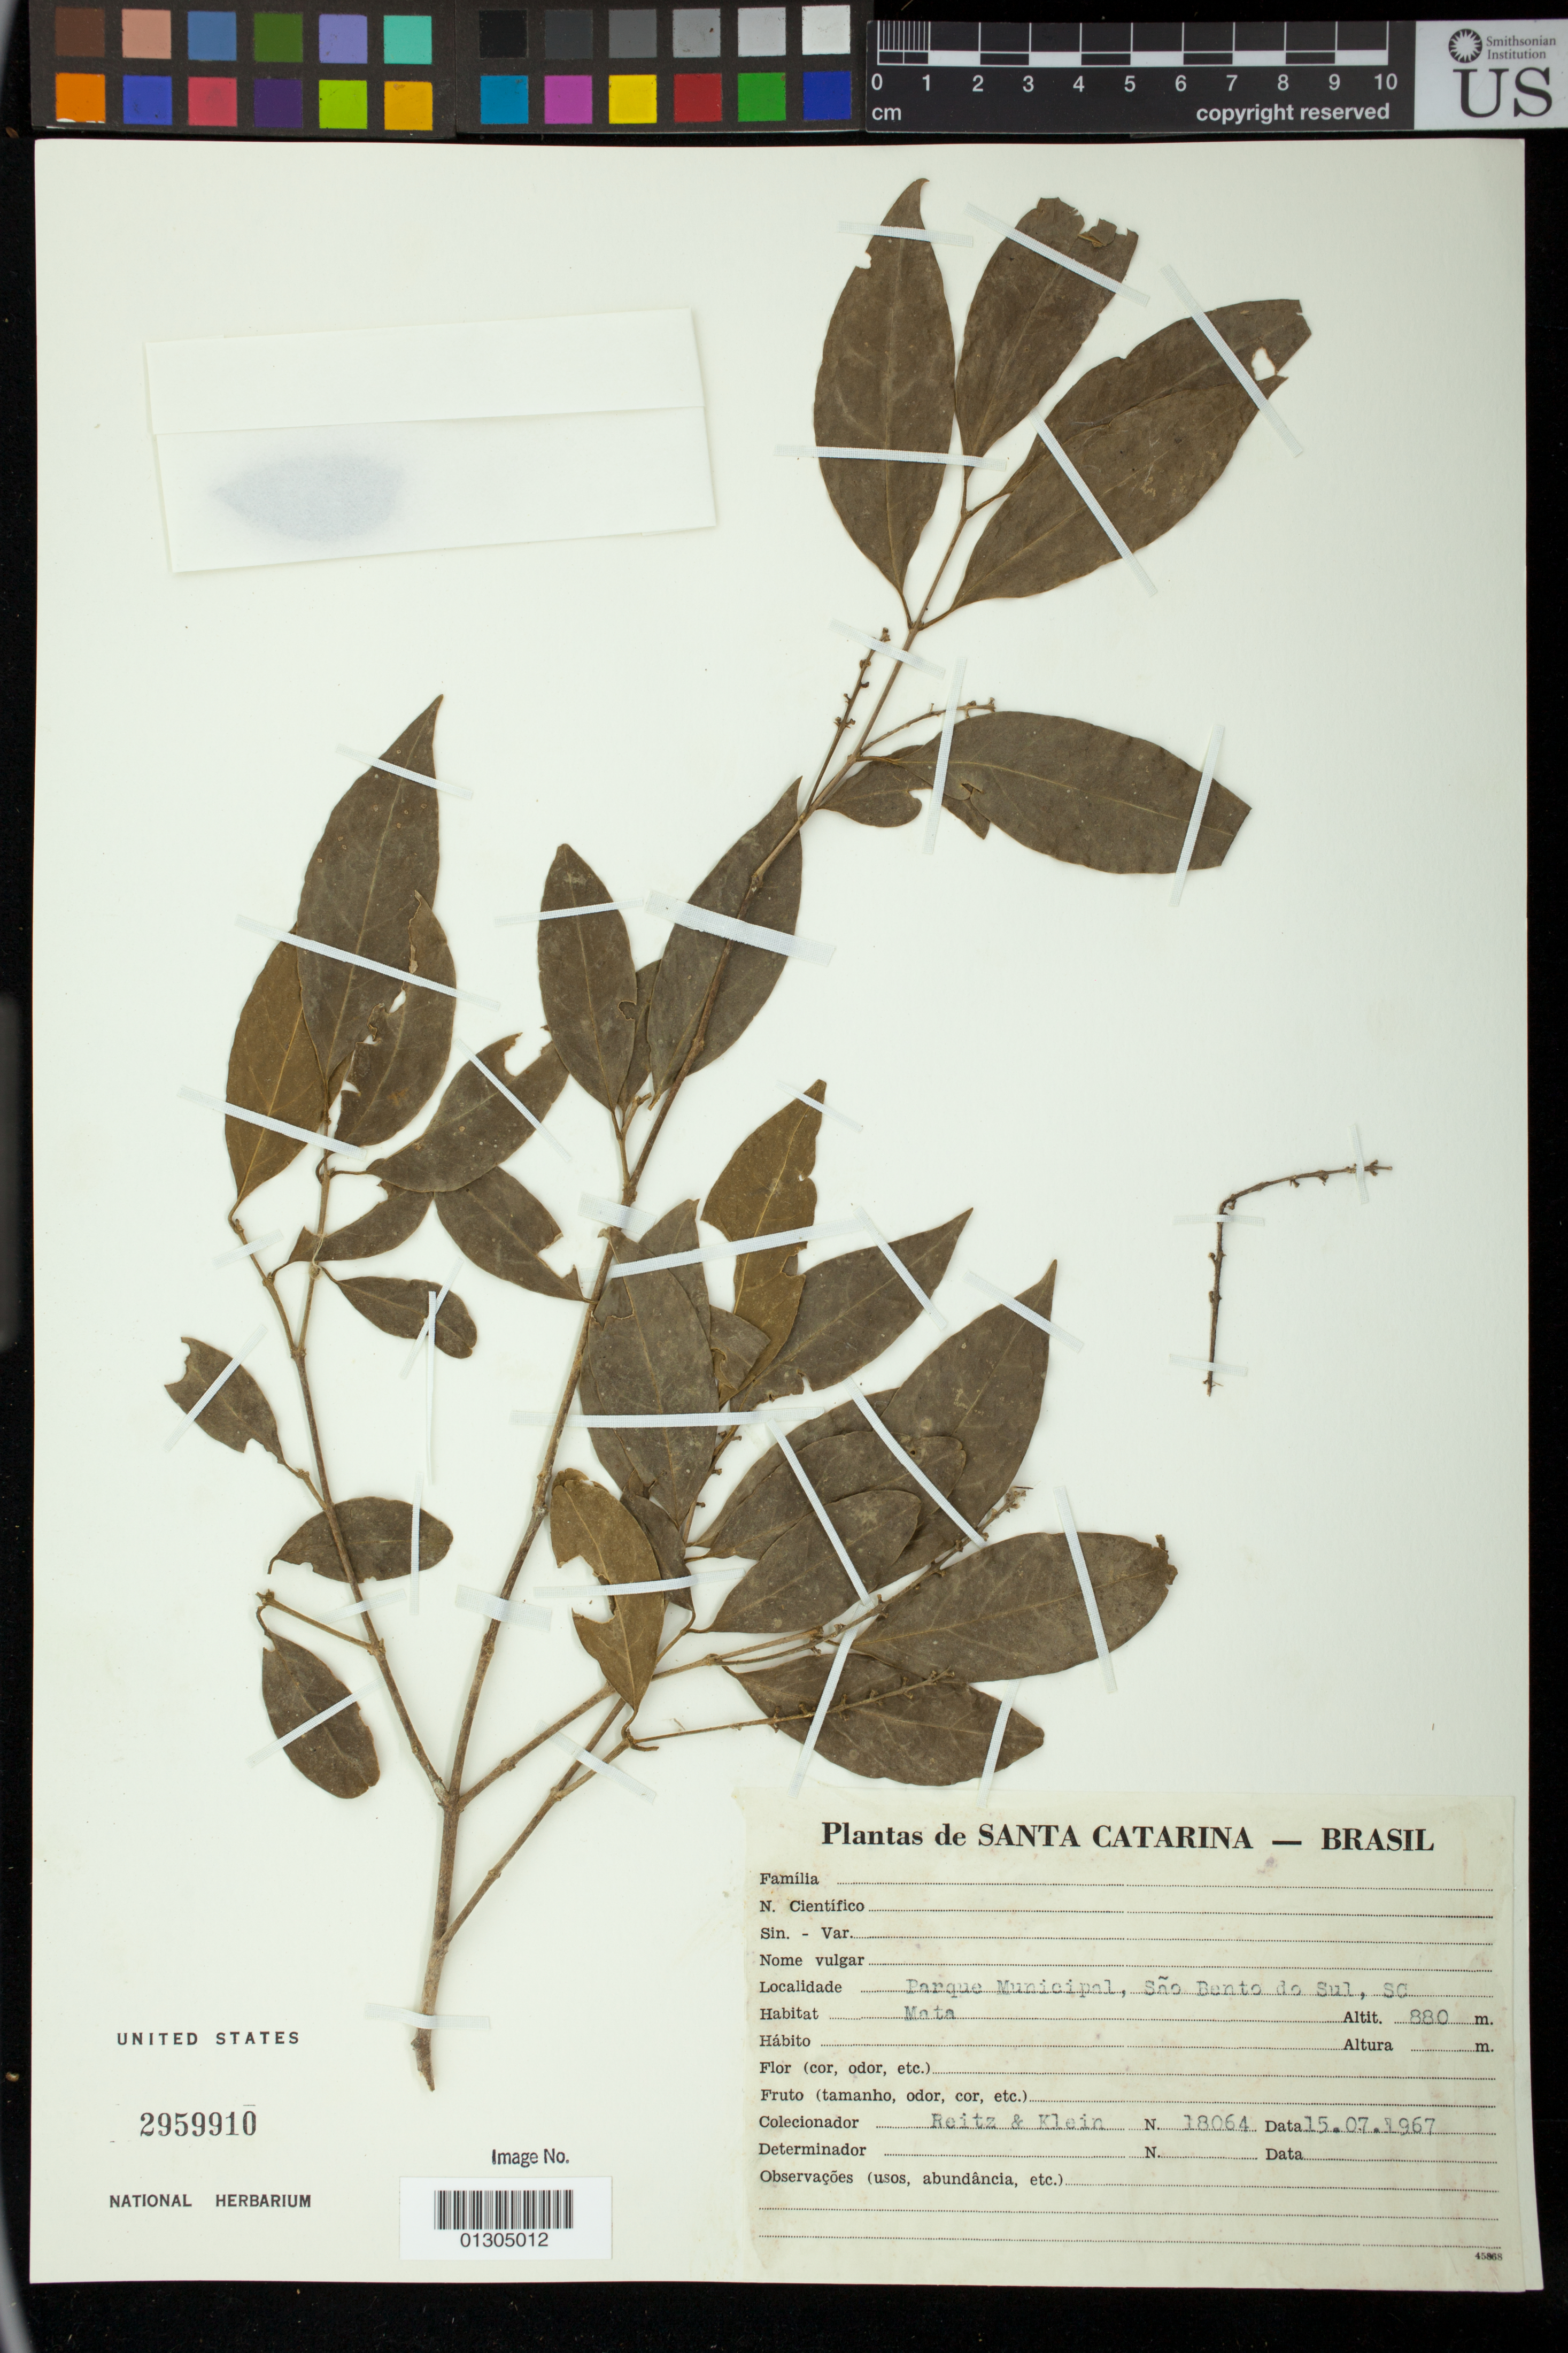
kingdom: Plantae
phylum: Tracheophyta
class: Magnoliopsida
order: Malpighiales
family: Euphorbiaceae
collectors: R. Reitz & R. M. Klein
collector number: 18064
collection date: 1967-07-15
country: Brazil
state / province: Santa Catarina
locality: Parque Municial, Sao Bento do Sul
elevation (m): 268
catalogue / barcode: US 2959910